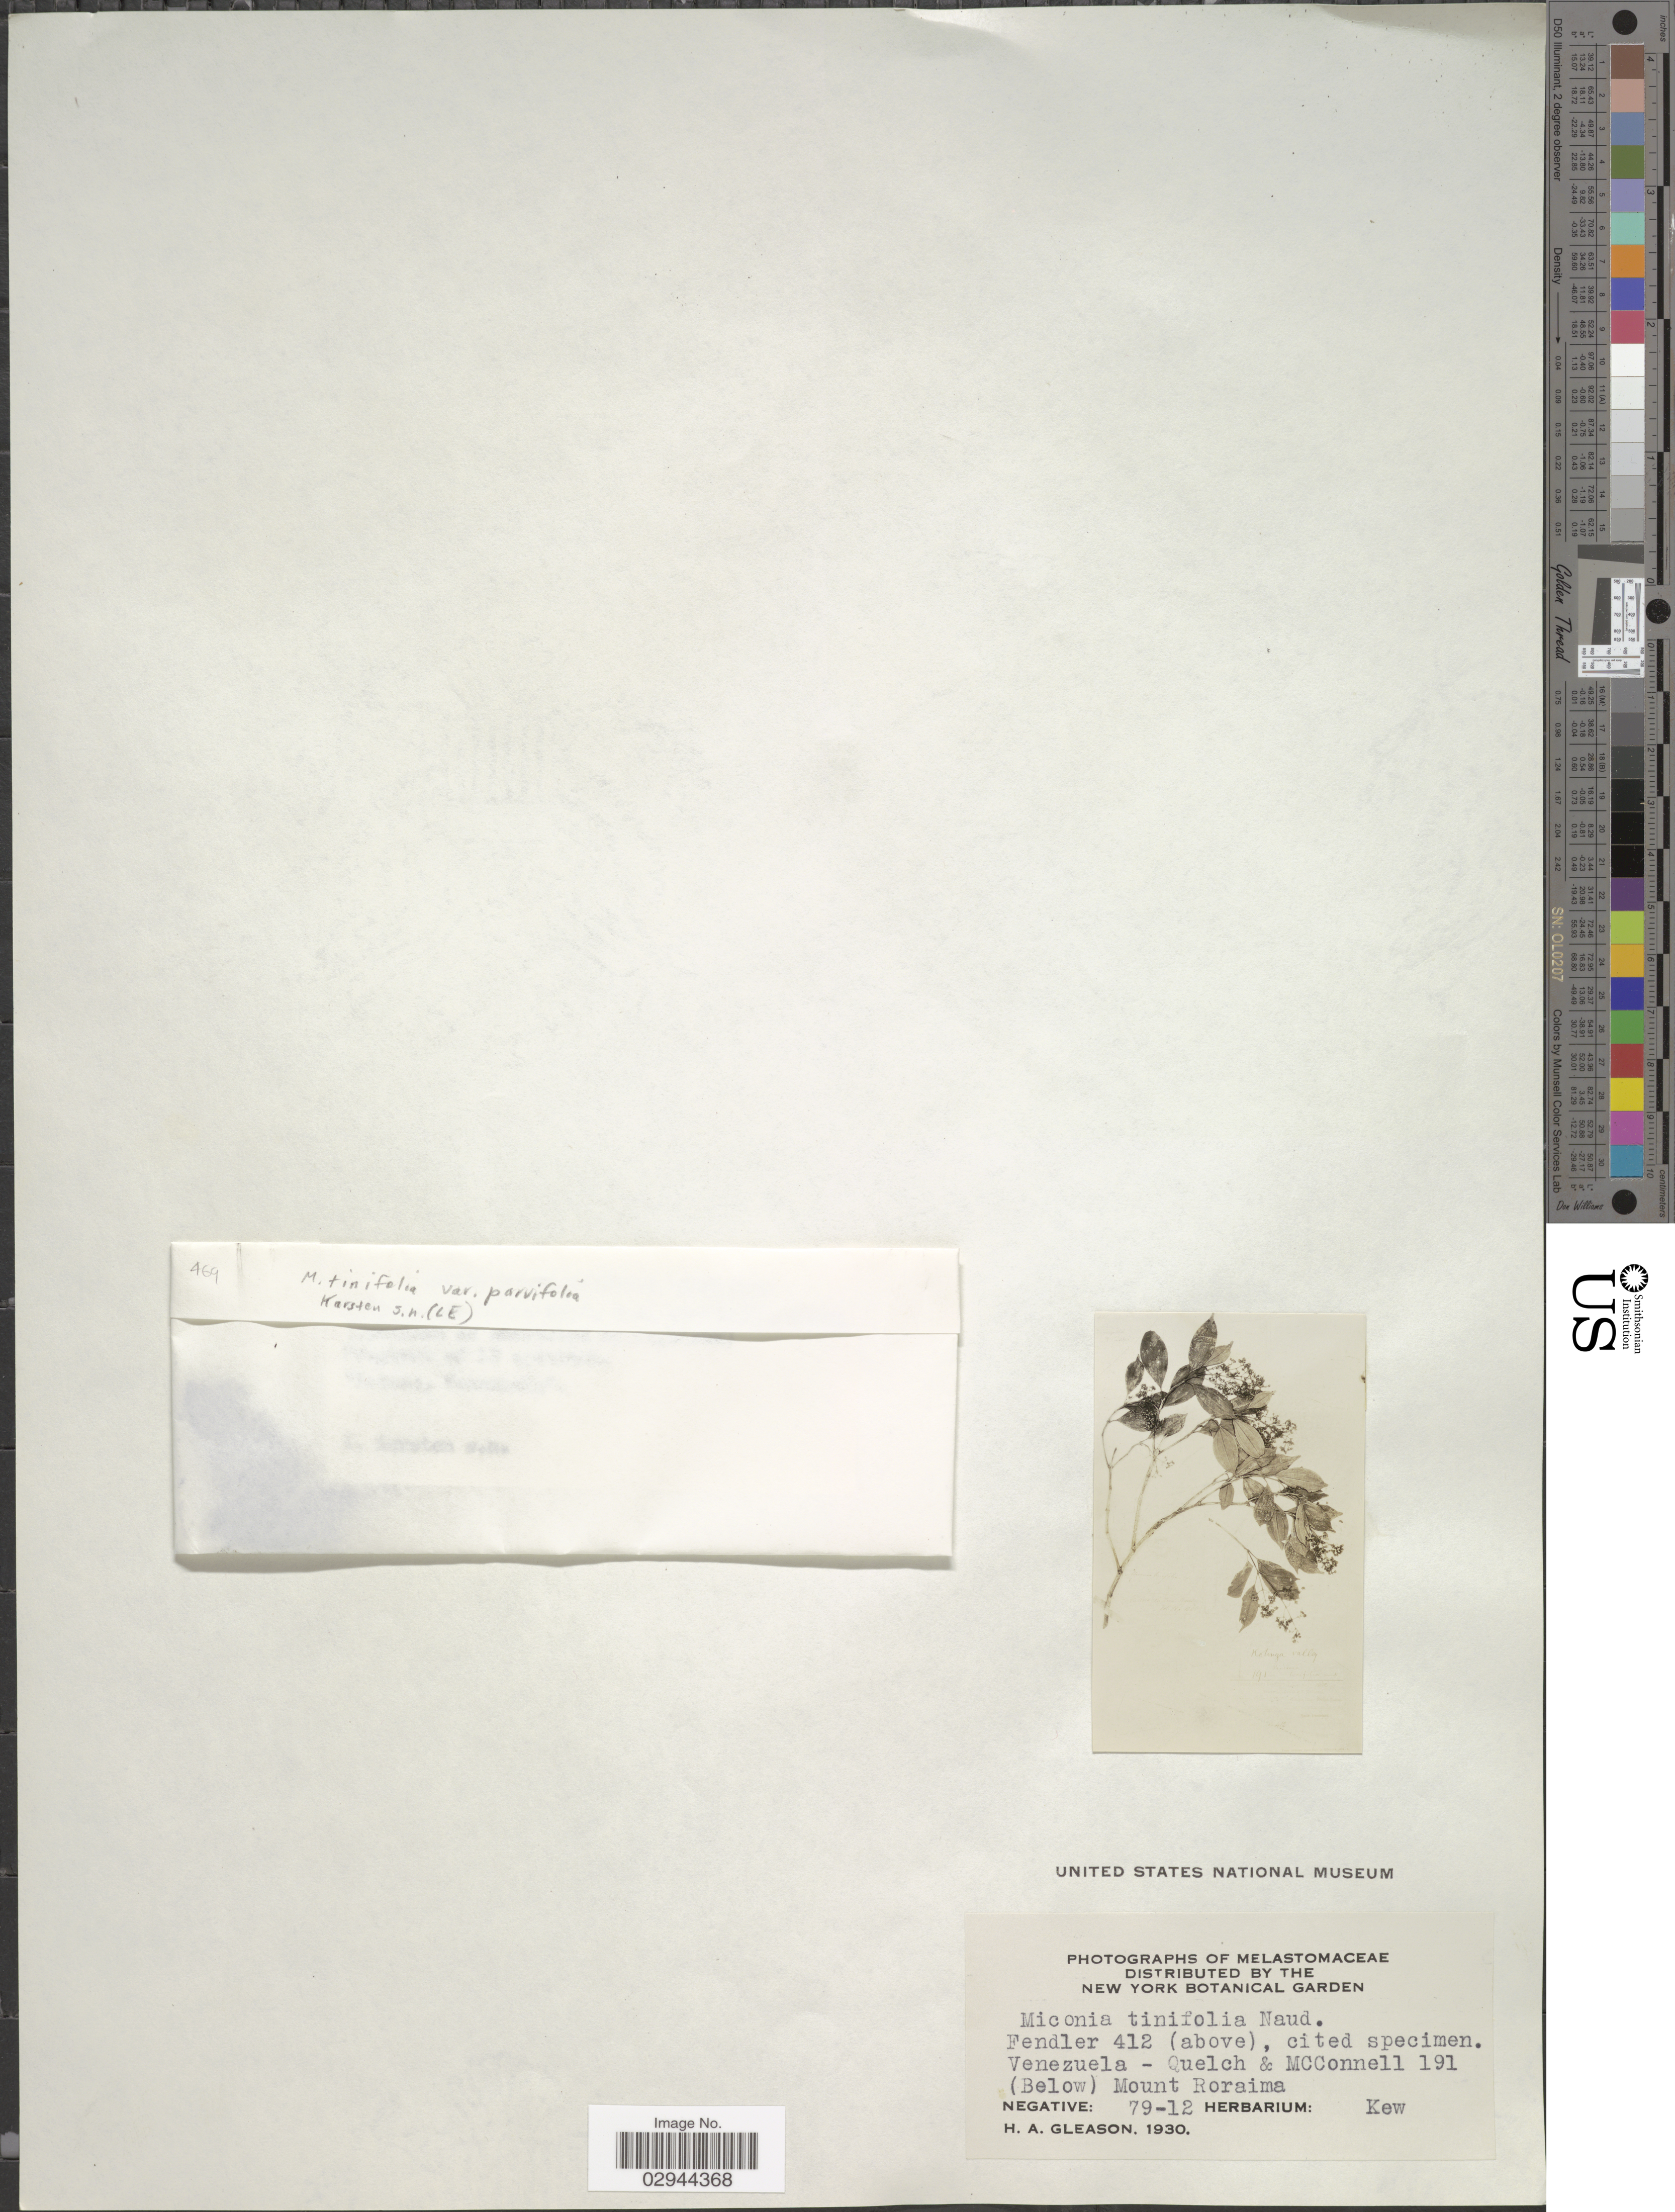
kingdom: Plantae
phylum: Tracheophyta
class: Magnoliopsida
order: Myrtales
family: Melastomataceae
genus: Miconia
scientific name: Miconia tinifolia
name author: Naudin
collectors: Quelch & McConnell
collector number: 191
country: Venezuela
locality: (Below) Mount Roraima.